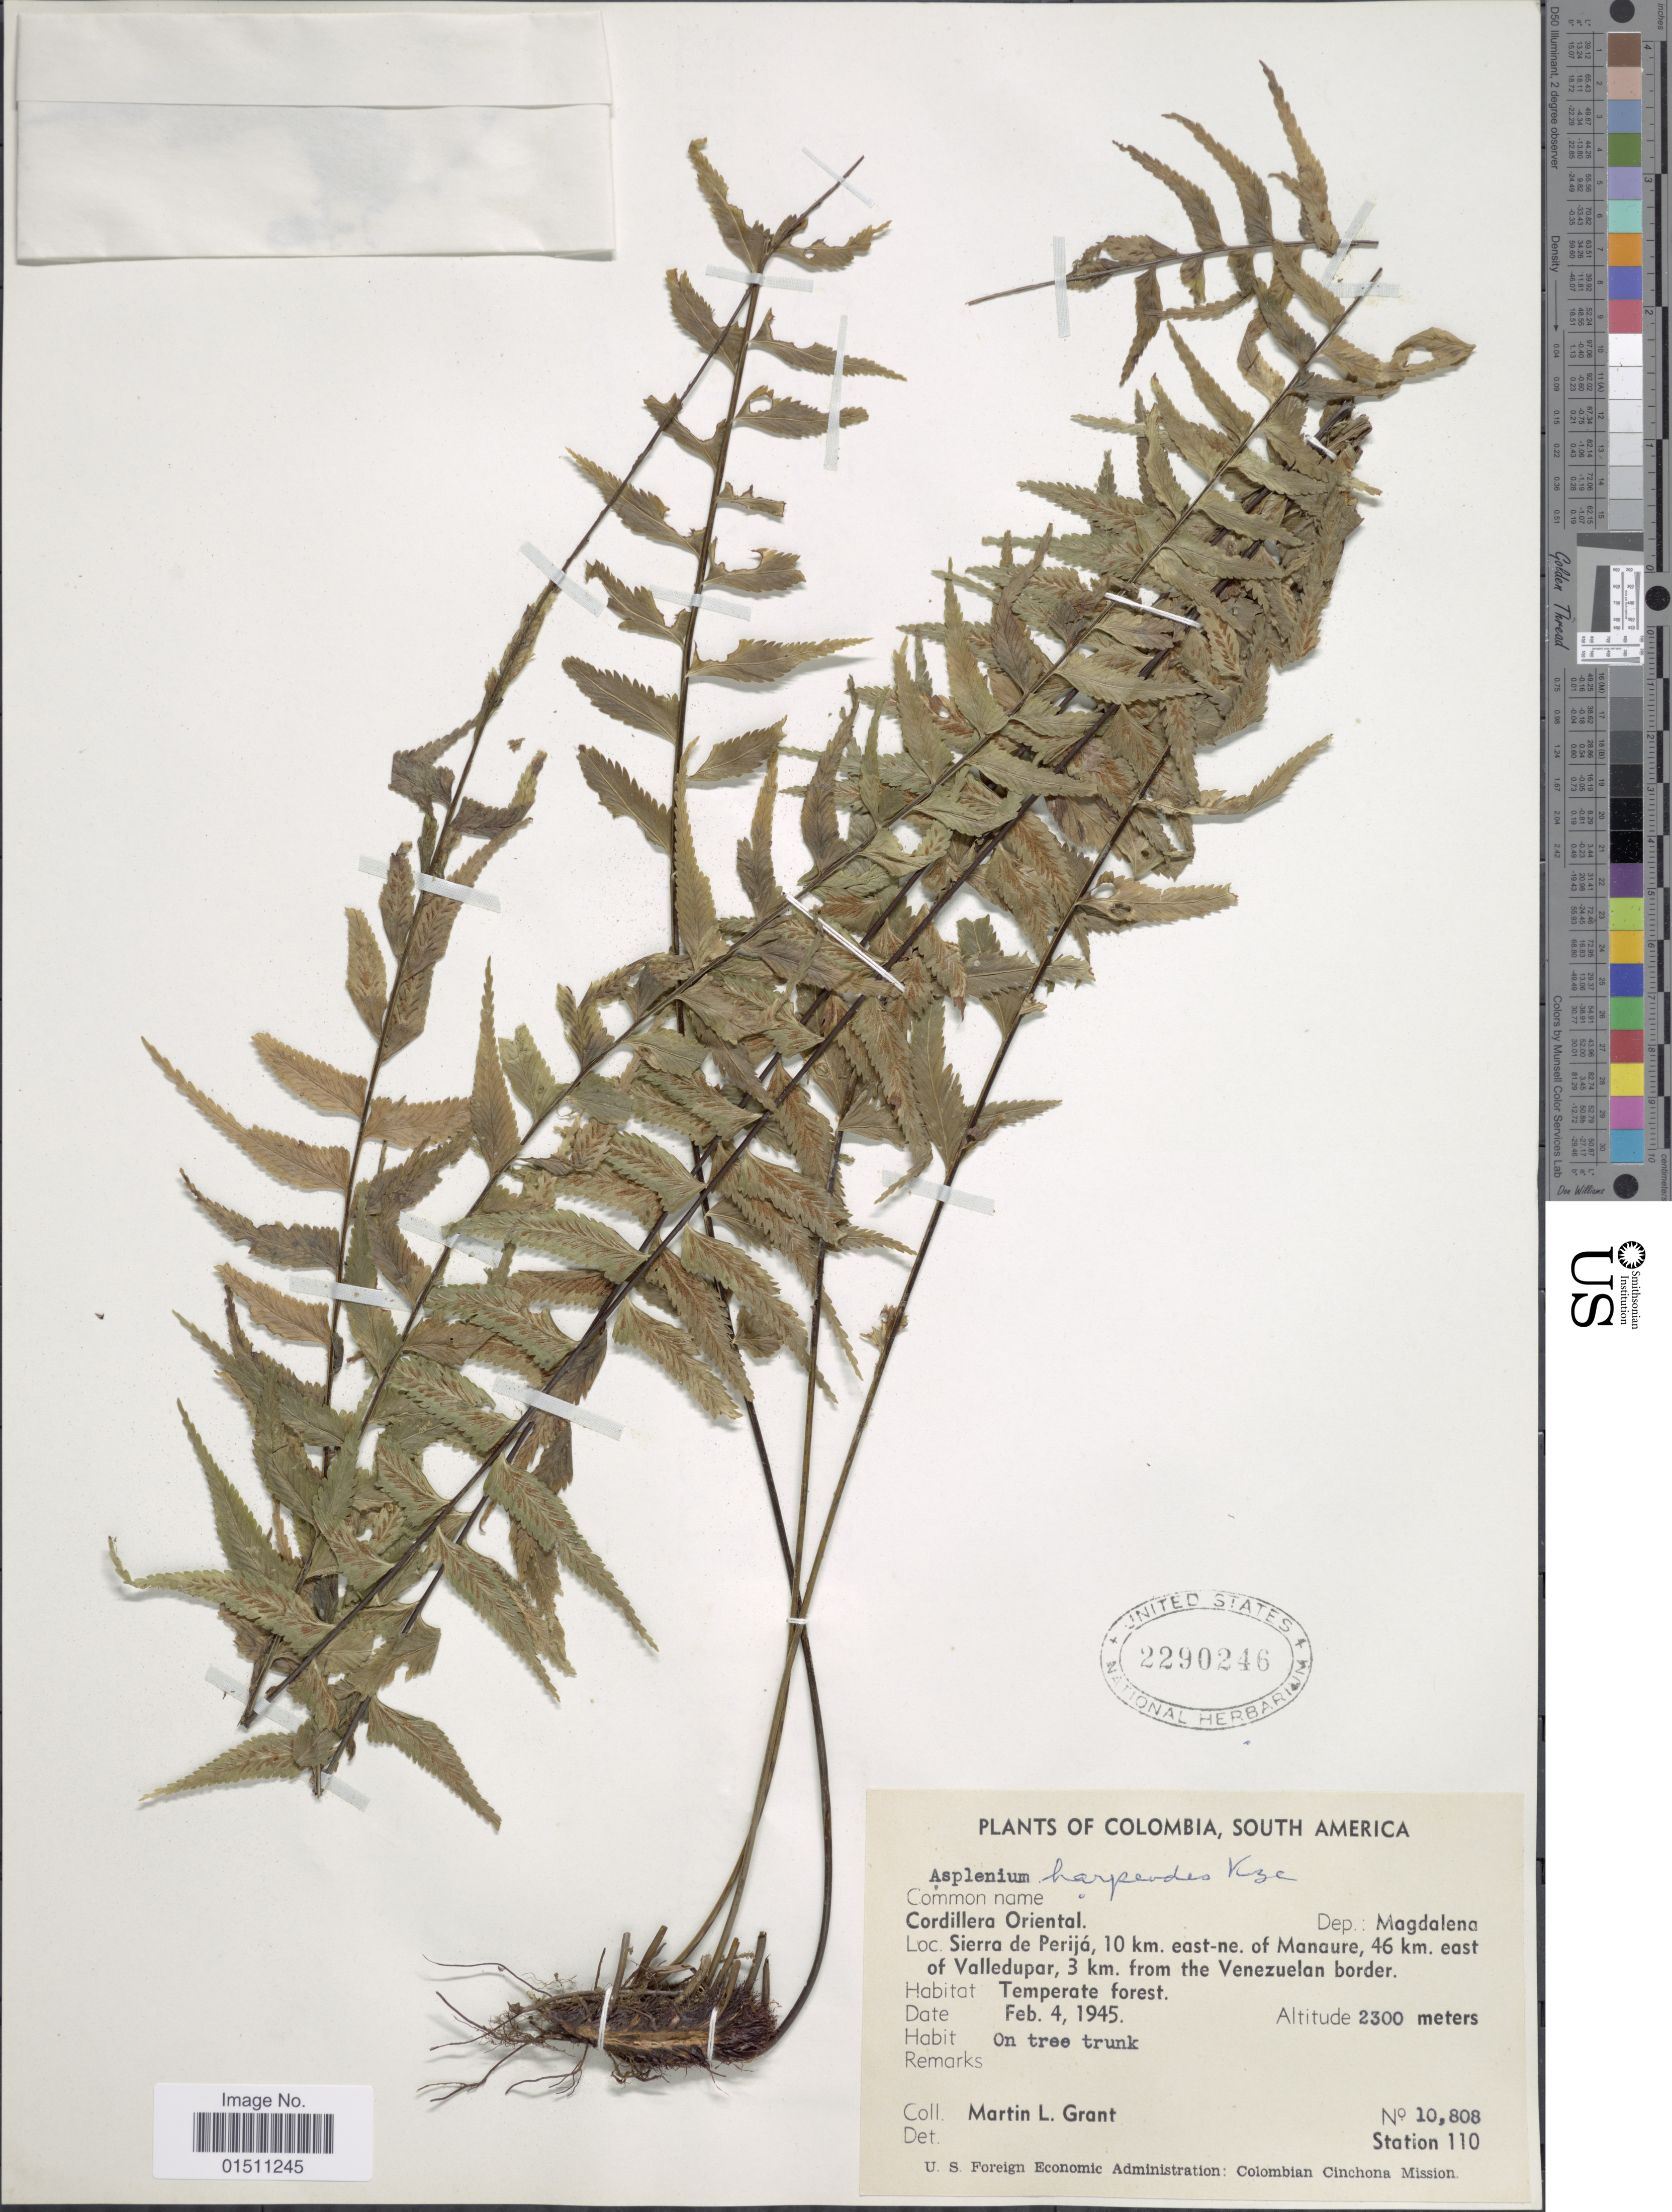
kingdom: Plantae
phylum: Tracheophyta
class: Polypodiopsida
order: Polypodiales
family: Aspleniaceae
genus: Asplenium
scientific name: Asplenium harpeodes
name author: Kunze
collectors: M. L. Grant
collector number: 10808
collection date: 1945-02-04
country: Colombia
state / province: Magdalena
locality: Colombia, South America, Cordillera Oriental, Dep. Magdalena. Sierra de Perijá, 6 km. east-ne. of Manaure, 42 km. east of Valledupar, 7 km. from Venezuela border.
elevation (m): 2300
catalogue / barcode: US 2290246